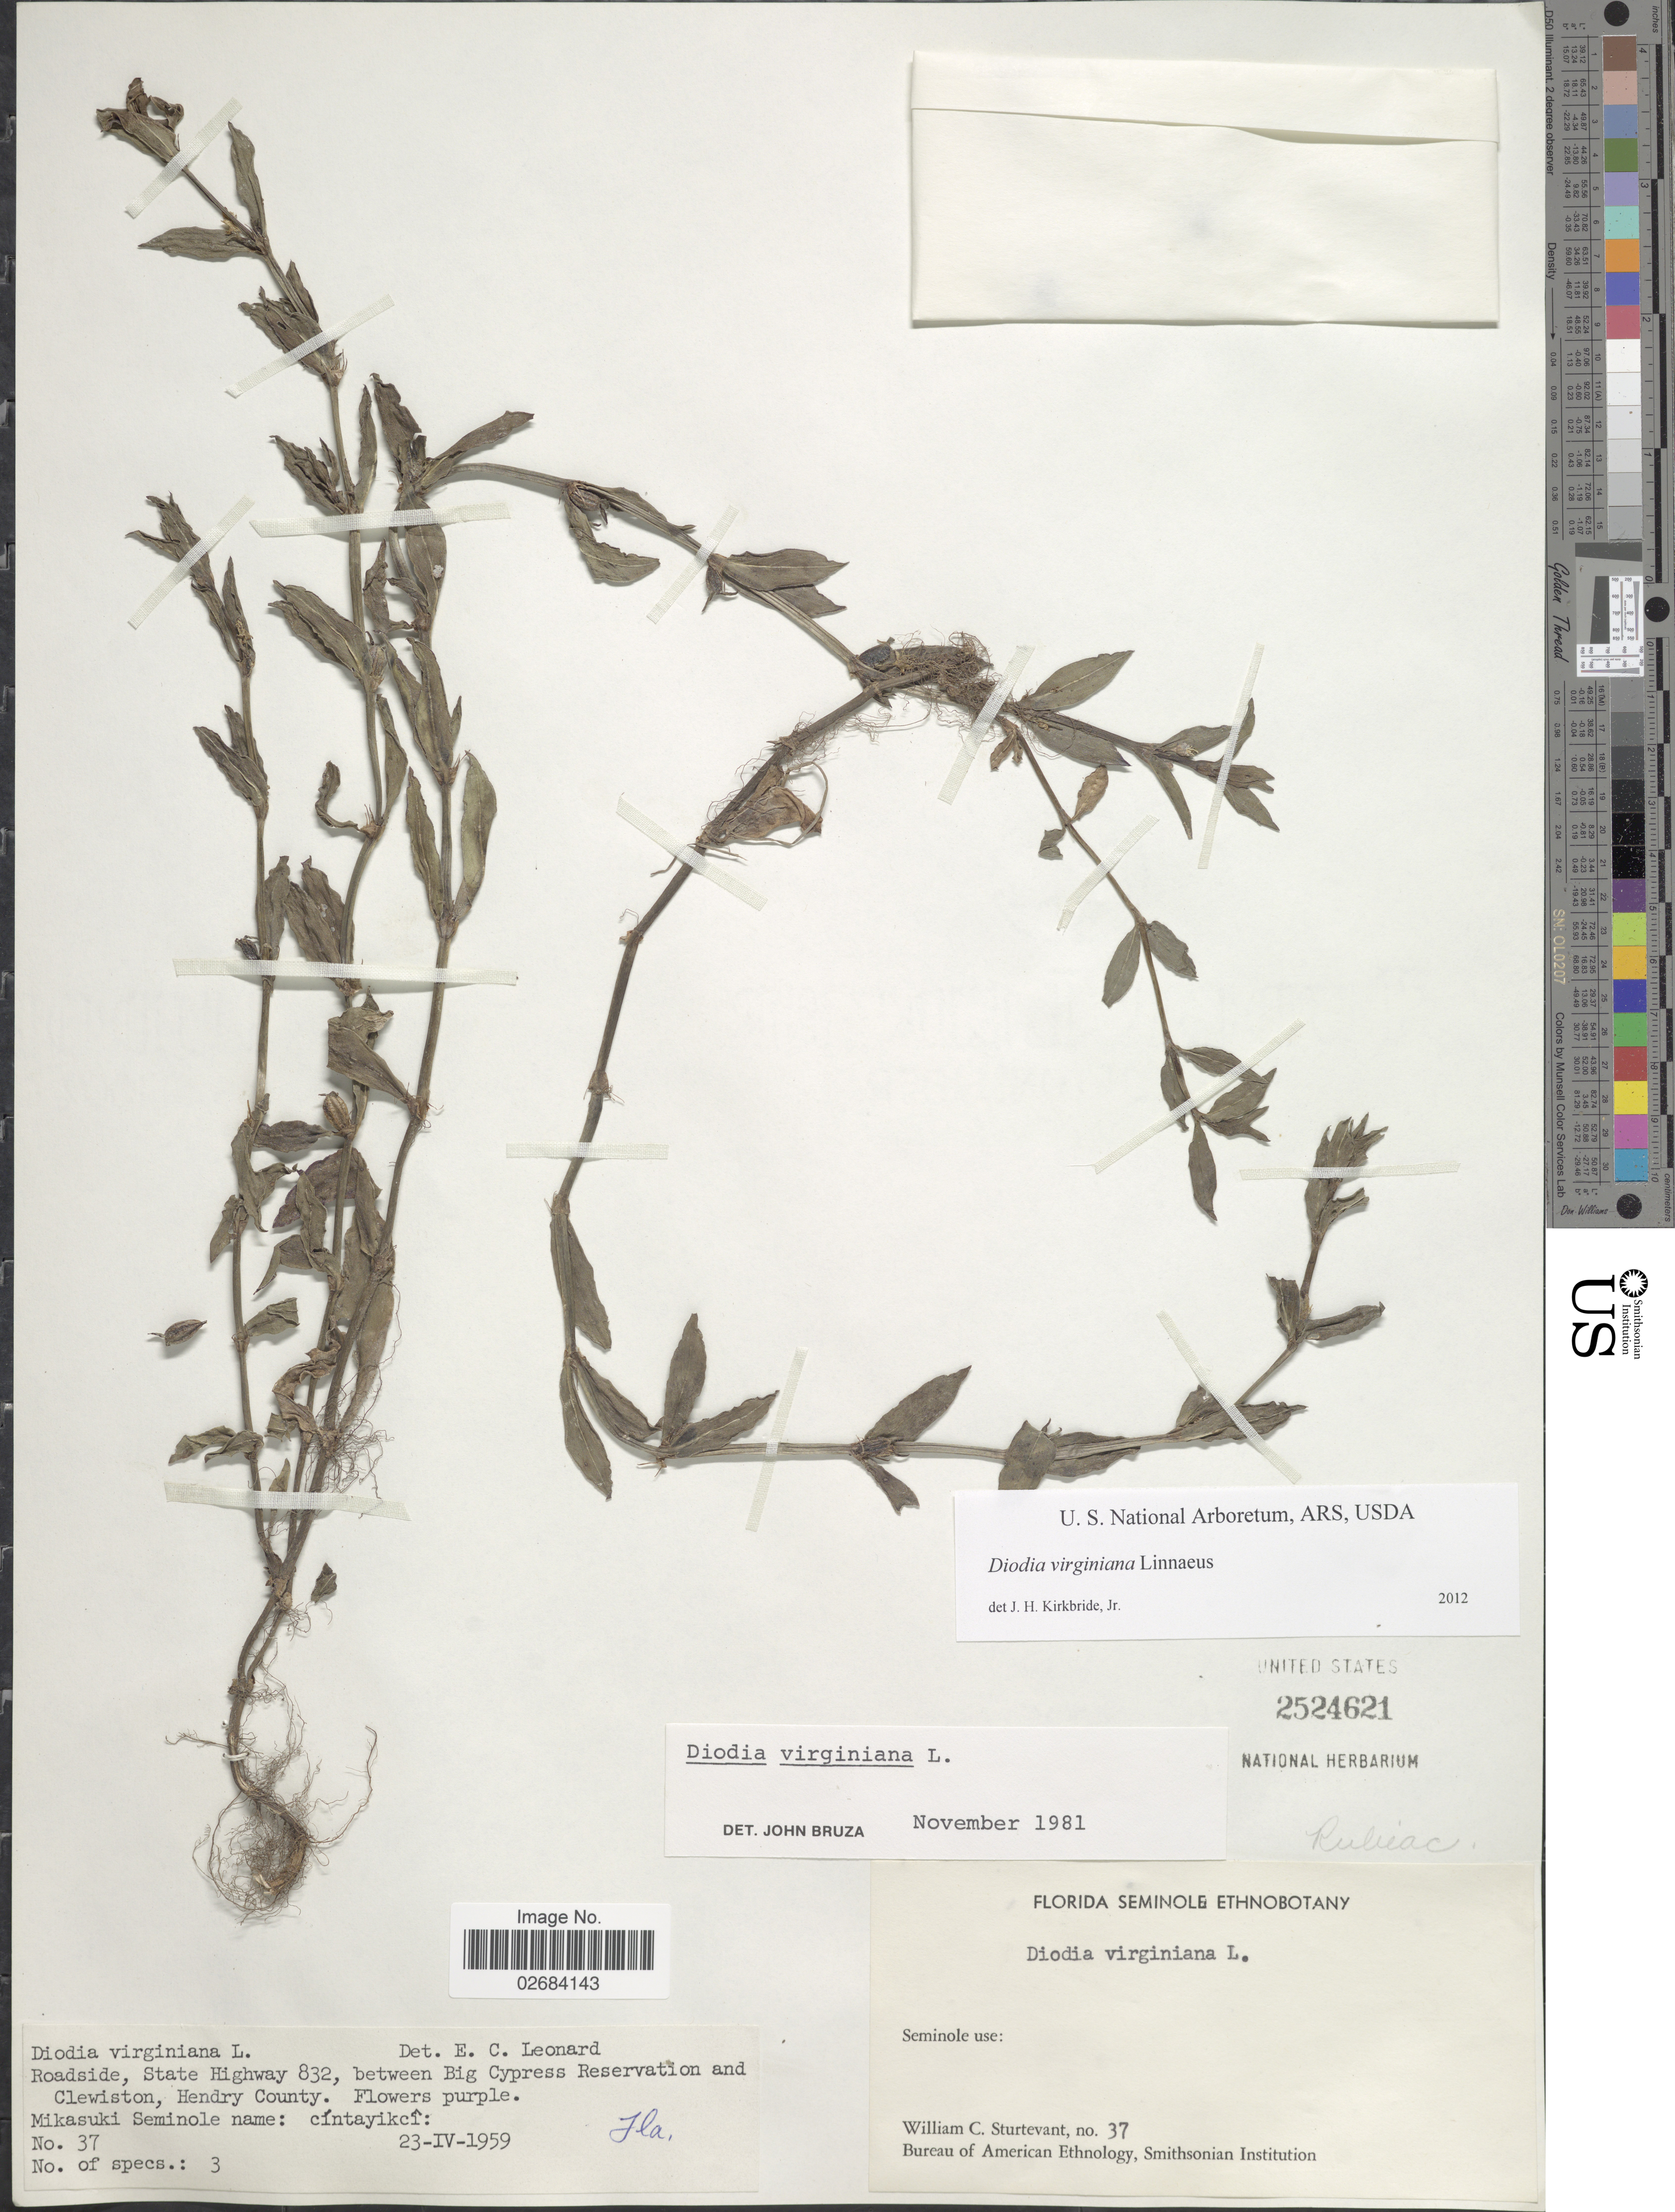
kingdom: Plantae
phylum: Tracheophyta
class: Magnoliopsida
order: Gentianales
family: Rubiaceae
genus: Diodia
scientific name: Diodia virginiana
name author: L.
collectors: W. Sturtevant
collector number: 37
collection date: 1959-04-23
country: United States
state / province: Florida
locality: Roadside, State Highway 832, between Big Cypress Reservation and Clewiston, Hendry County.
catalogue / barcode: US 2524621